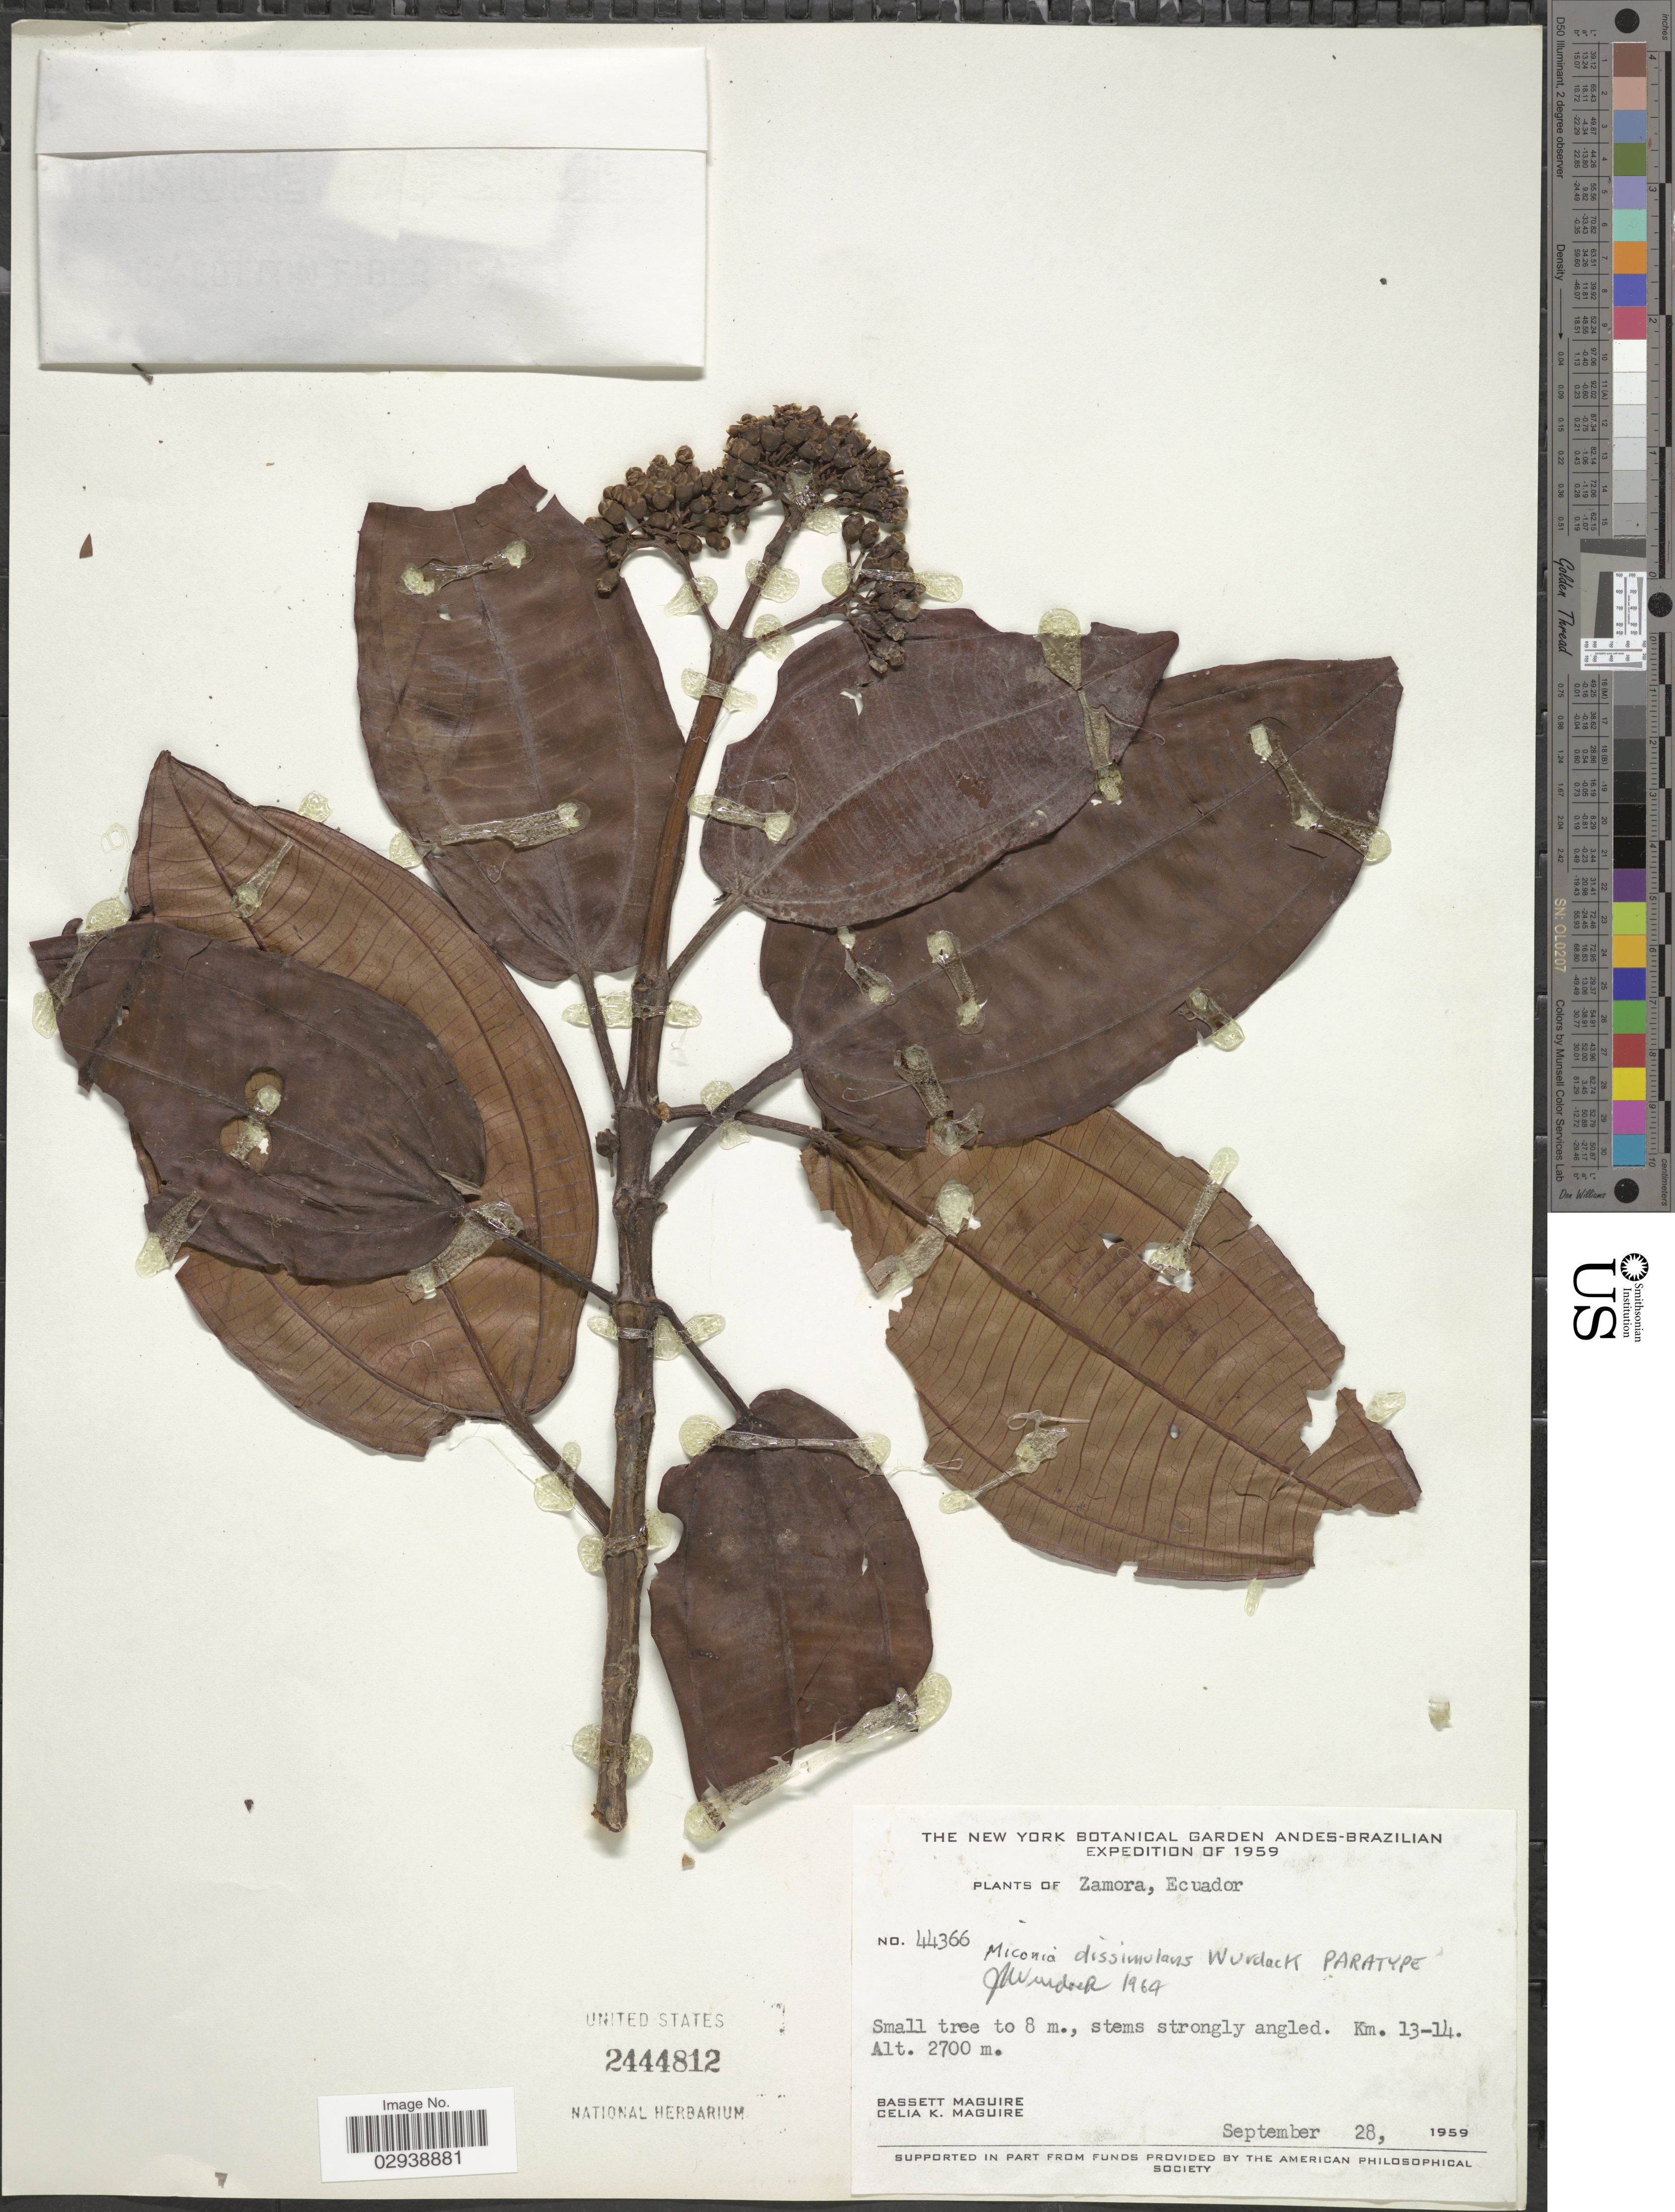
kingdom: Plantae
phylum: Tracheophyta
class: Magnoliopsida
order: Myrtales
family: Melastomataceae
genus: Miconia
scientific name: Miconia dissimulans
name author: Wurdack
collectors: B. Maguire & C. K. Maguire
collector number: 44366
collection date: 1959-09-28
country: Ecuador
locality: Zamora, Km. 13-14.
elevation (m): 2700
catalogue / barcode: US 2444812